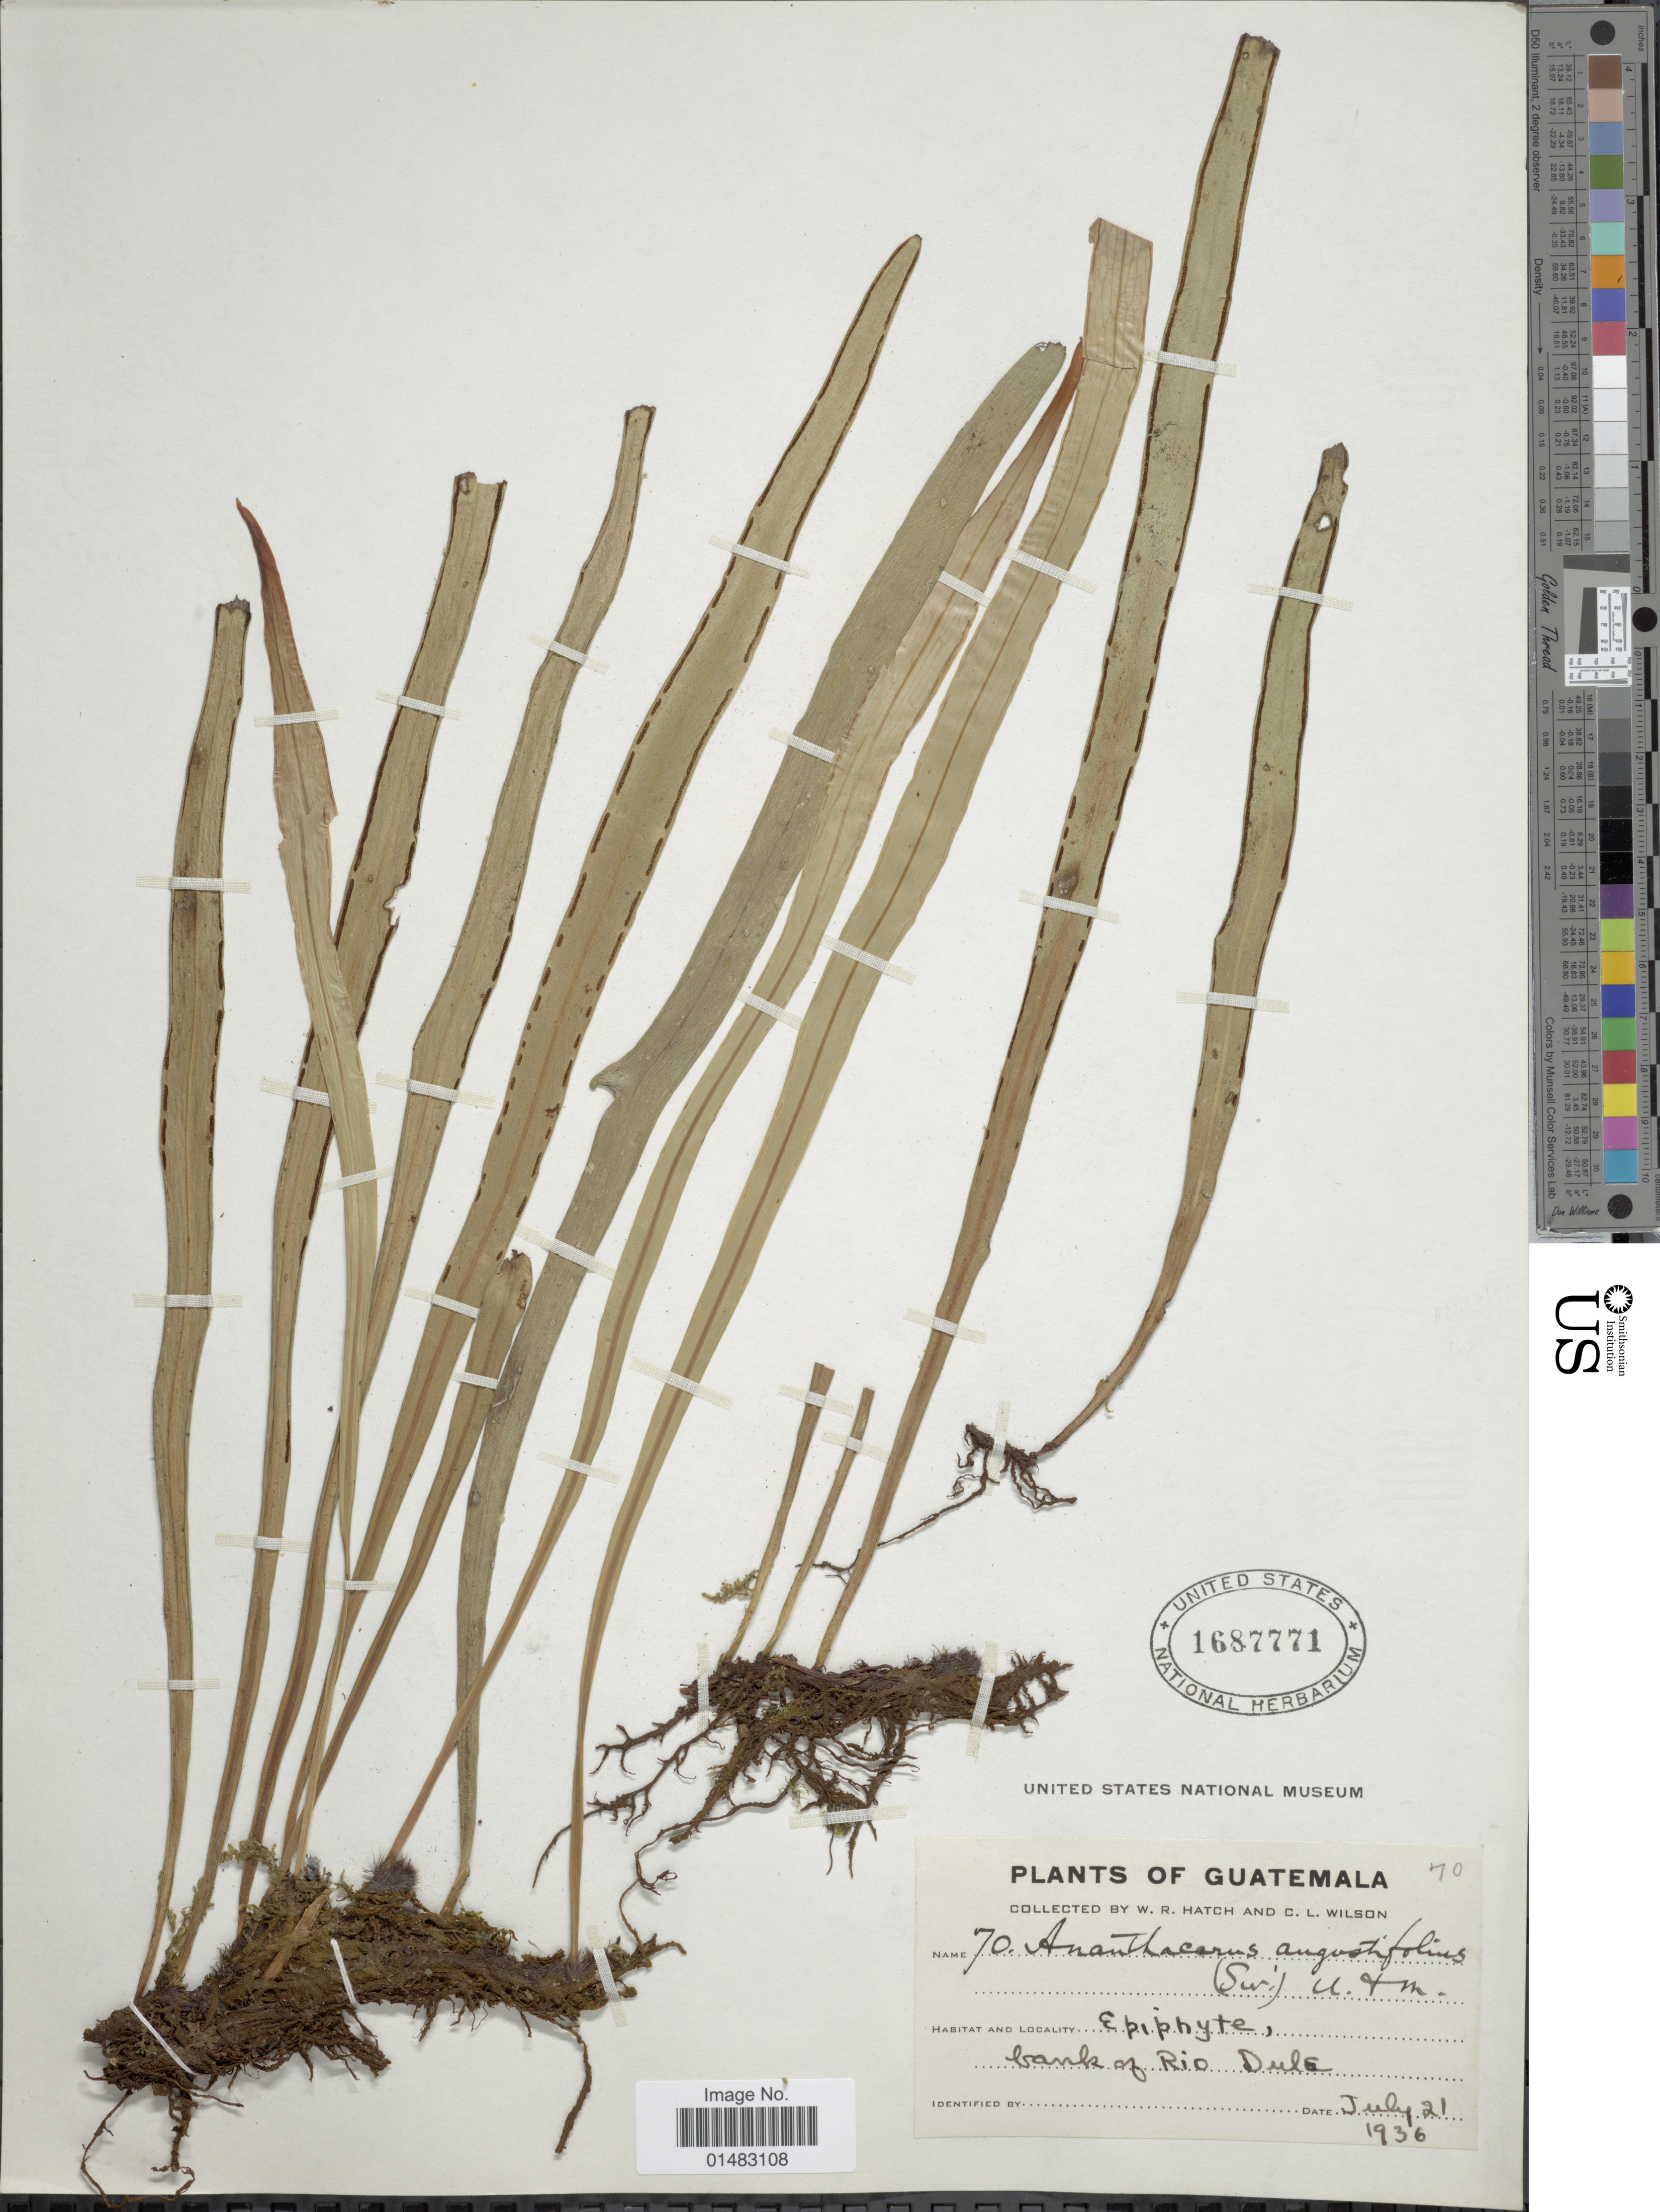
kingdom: Plantae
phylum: Tracheophyta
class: Polypodiopsida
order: Polypodiales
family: Pteridaceae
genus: Ananthacorus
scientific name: Ananthacorus angustifolius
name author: (Sw.) Underw. & Maxon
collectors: W. Hatch & C. L. Wilson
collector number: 70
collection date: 1936-07-21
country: Guatemala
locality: Bank of Rio Dule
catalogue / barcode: US 1687771